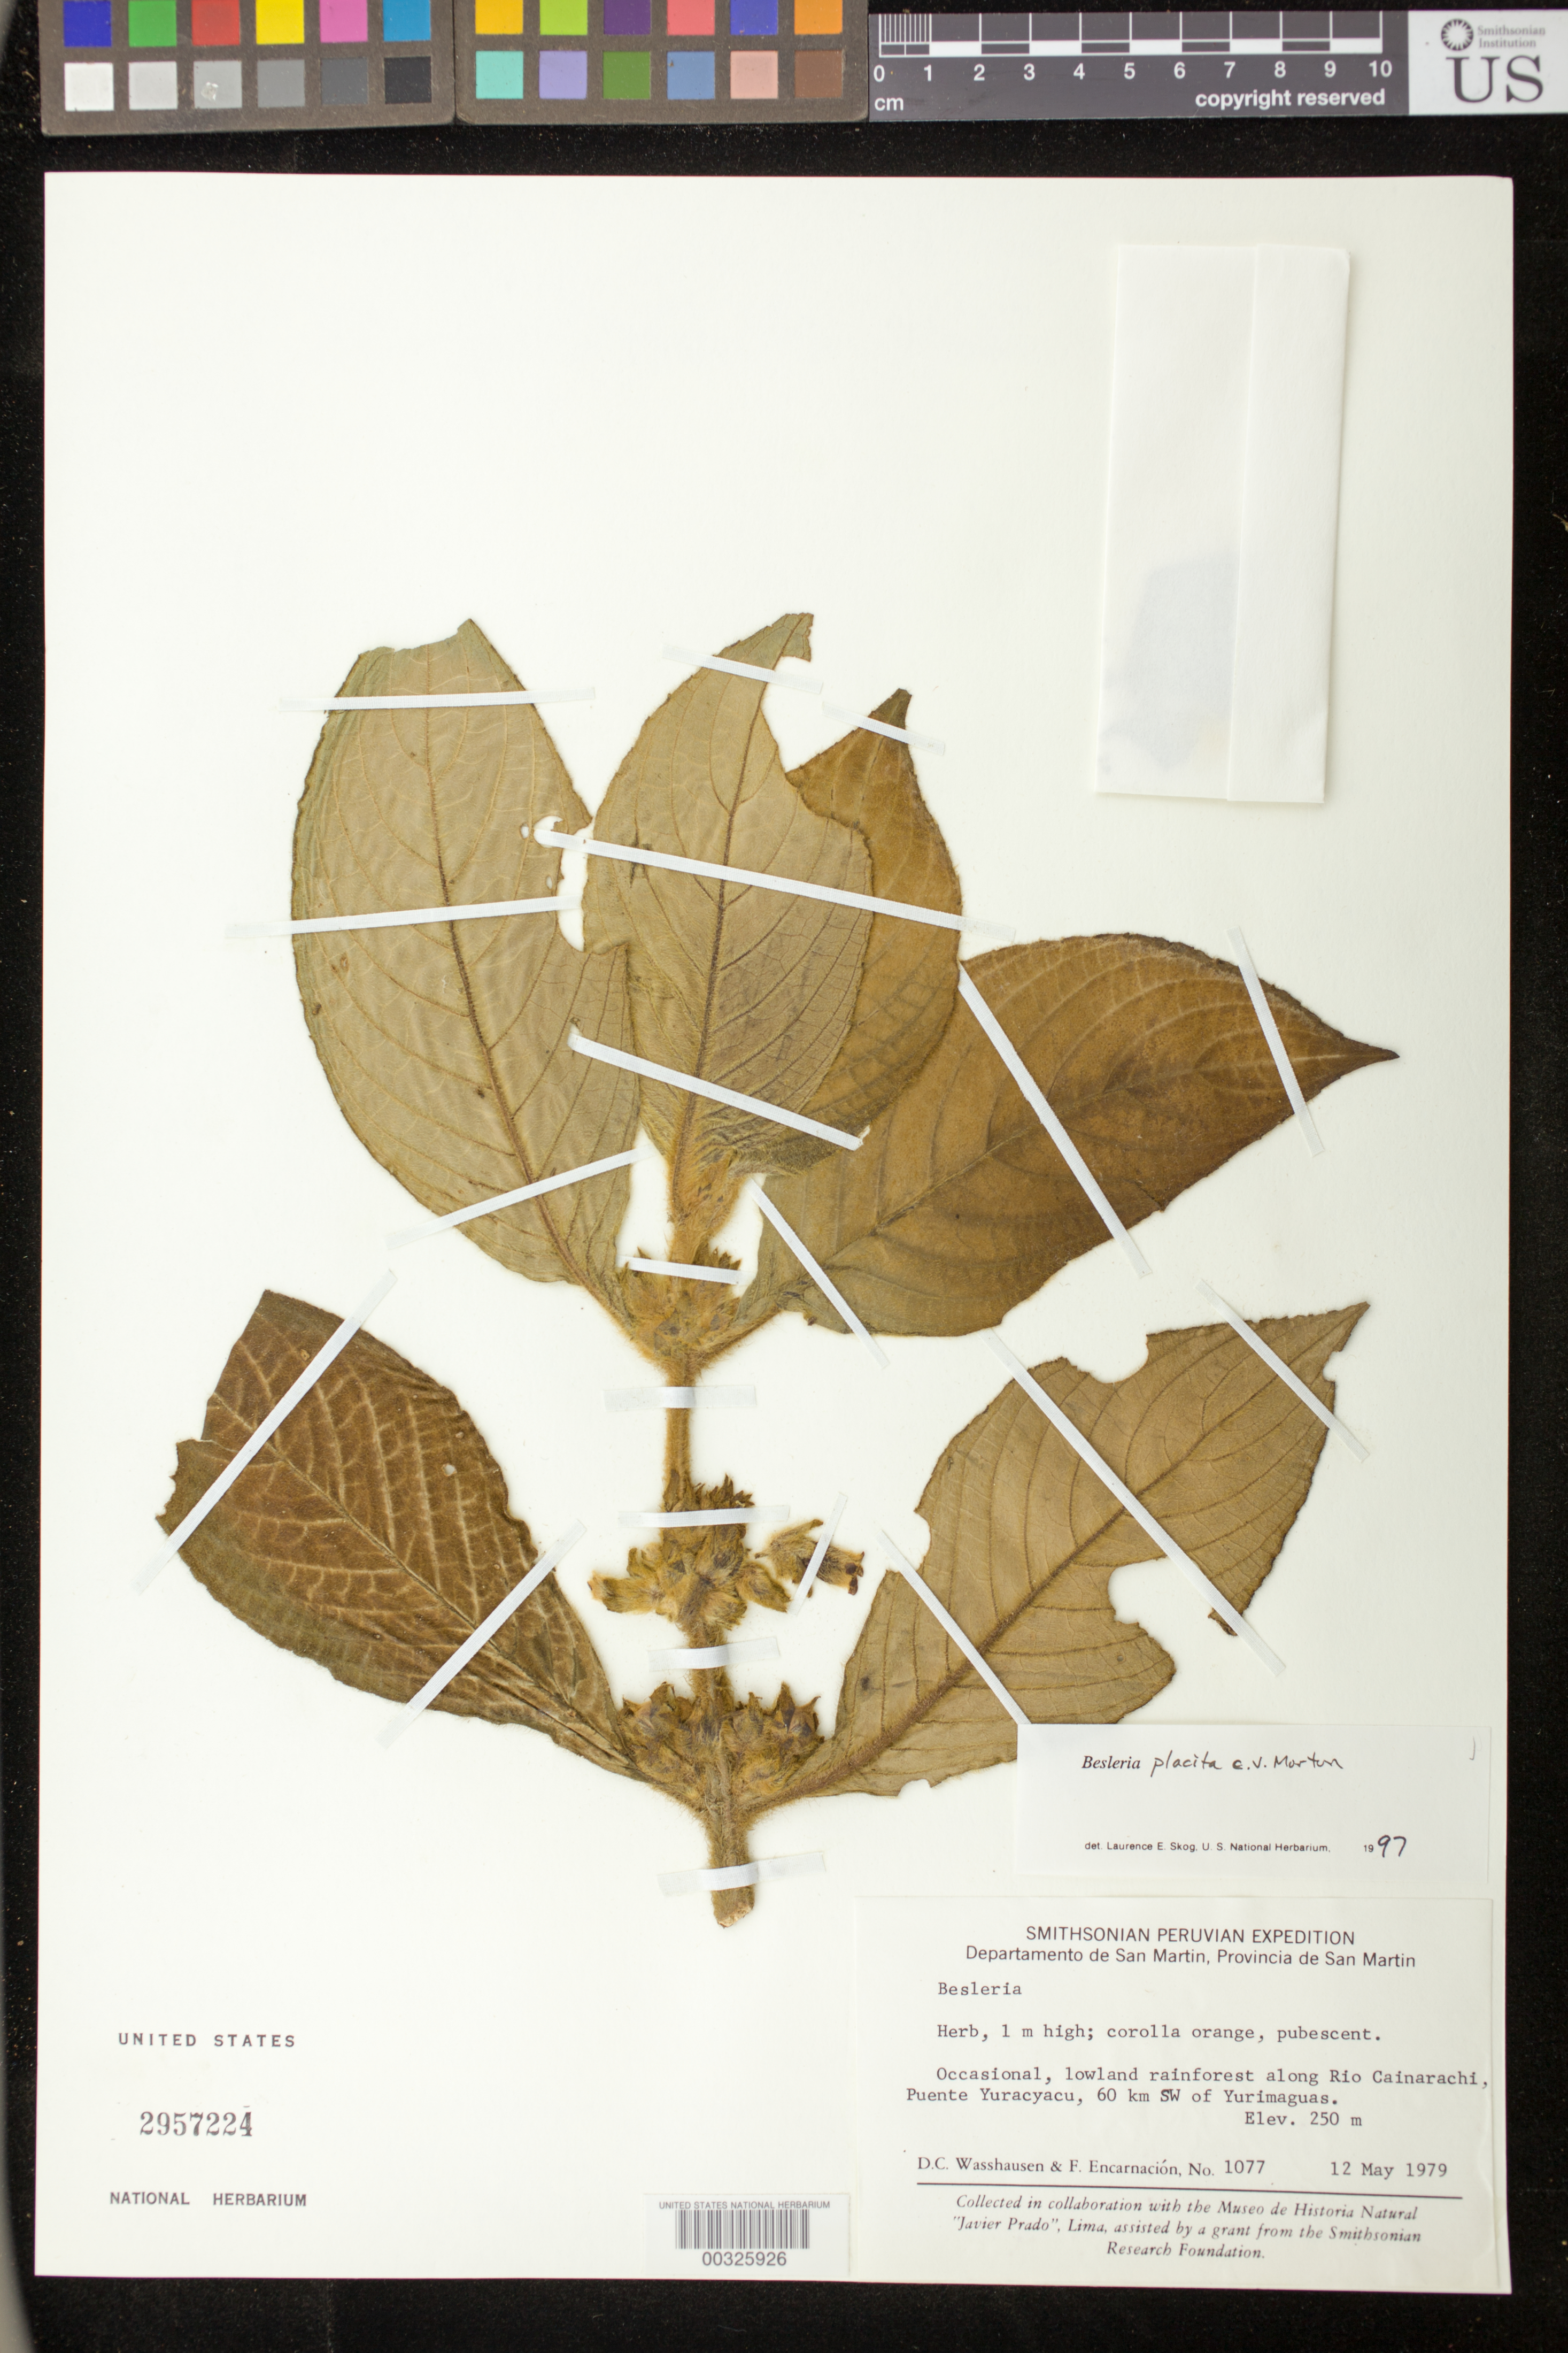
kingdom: Plantae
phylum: Tracheophyta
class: Magnoliopsida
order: Lamiales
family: Gesneriaceae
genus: Besleria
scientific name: Besleria placita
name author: C.V. Morton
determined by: Skog, Laurence E.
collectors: D. C. Wasshausen & F. Encarnación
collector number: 1077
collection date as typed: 12 May 1979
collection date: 1979-05-12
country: Peru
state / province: San Martín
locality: Prov. San Martín; along Rio Cainarachi, Puente Yuracyacu, 60 km SW of Yurimaguas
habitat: Occasional, lowland rainforest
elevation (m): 250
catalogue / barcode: US 2957224